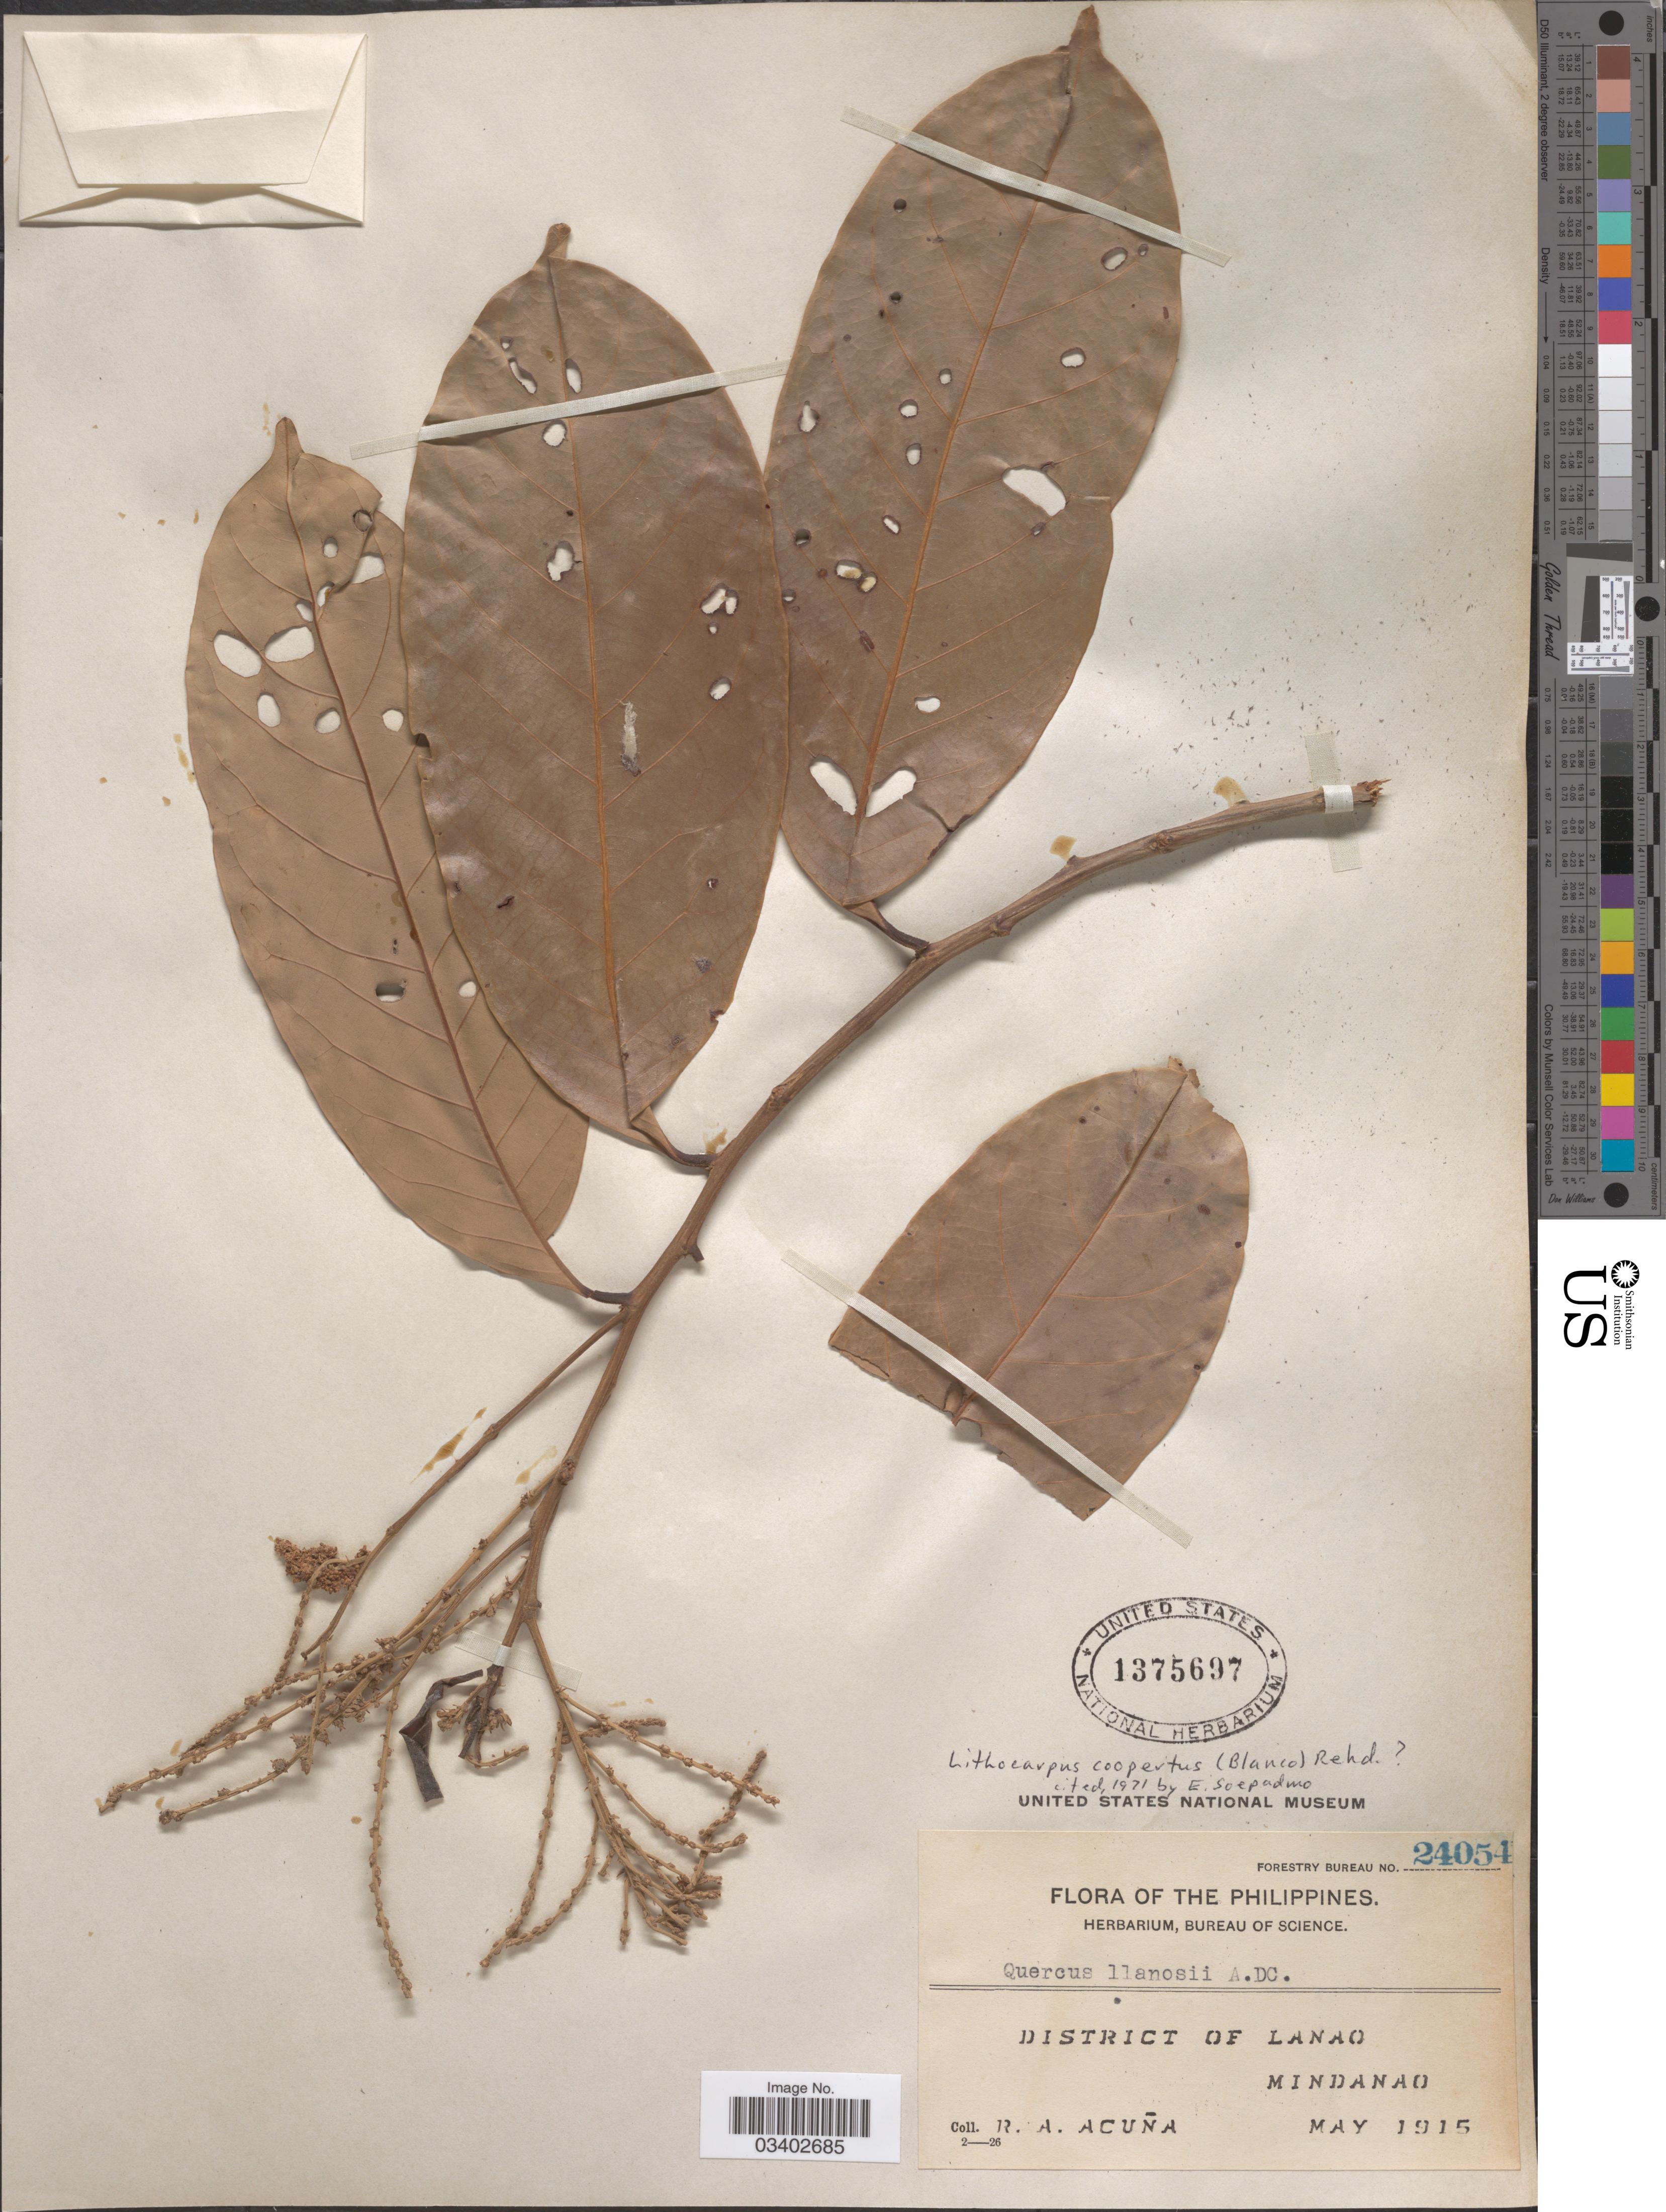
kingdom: Plantae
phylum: Tracheophyta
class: Magnoliopsida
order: Fagales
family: Fagaceae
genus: Lithocarpus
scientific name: Lithocarpus coopertus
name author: (Blanco) Rehder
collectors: R. A. Acuña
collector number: Forestry Bureau 24054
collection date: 1915-05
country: Philippines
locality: District of Lanao. Mindanao.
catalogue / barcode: US 1375697